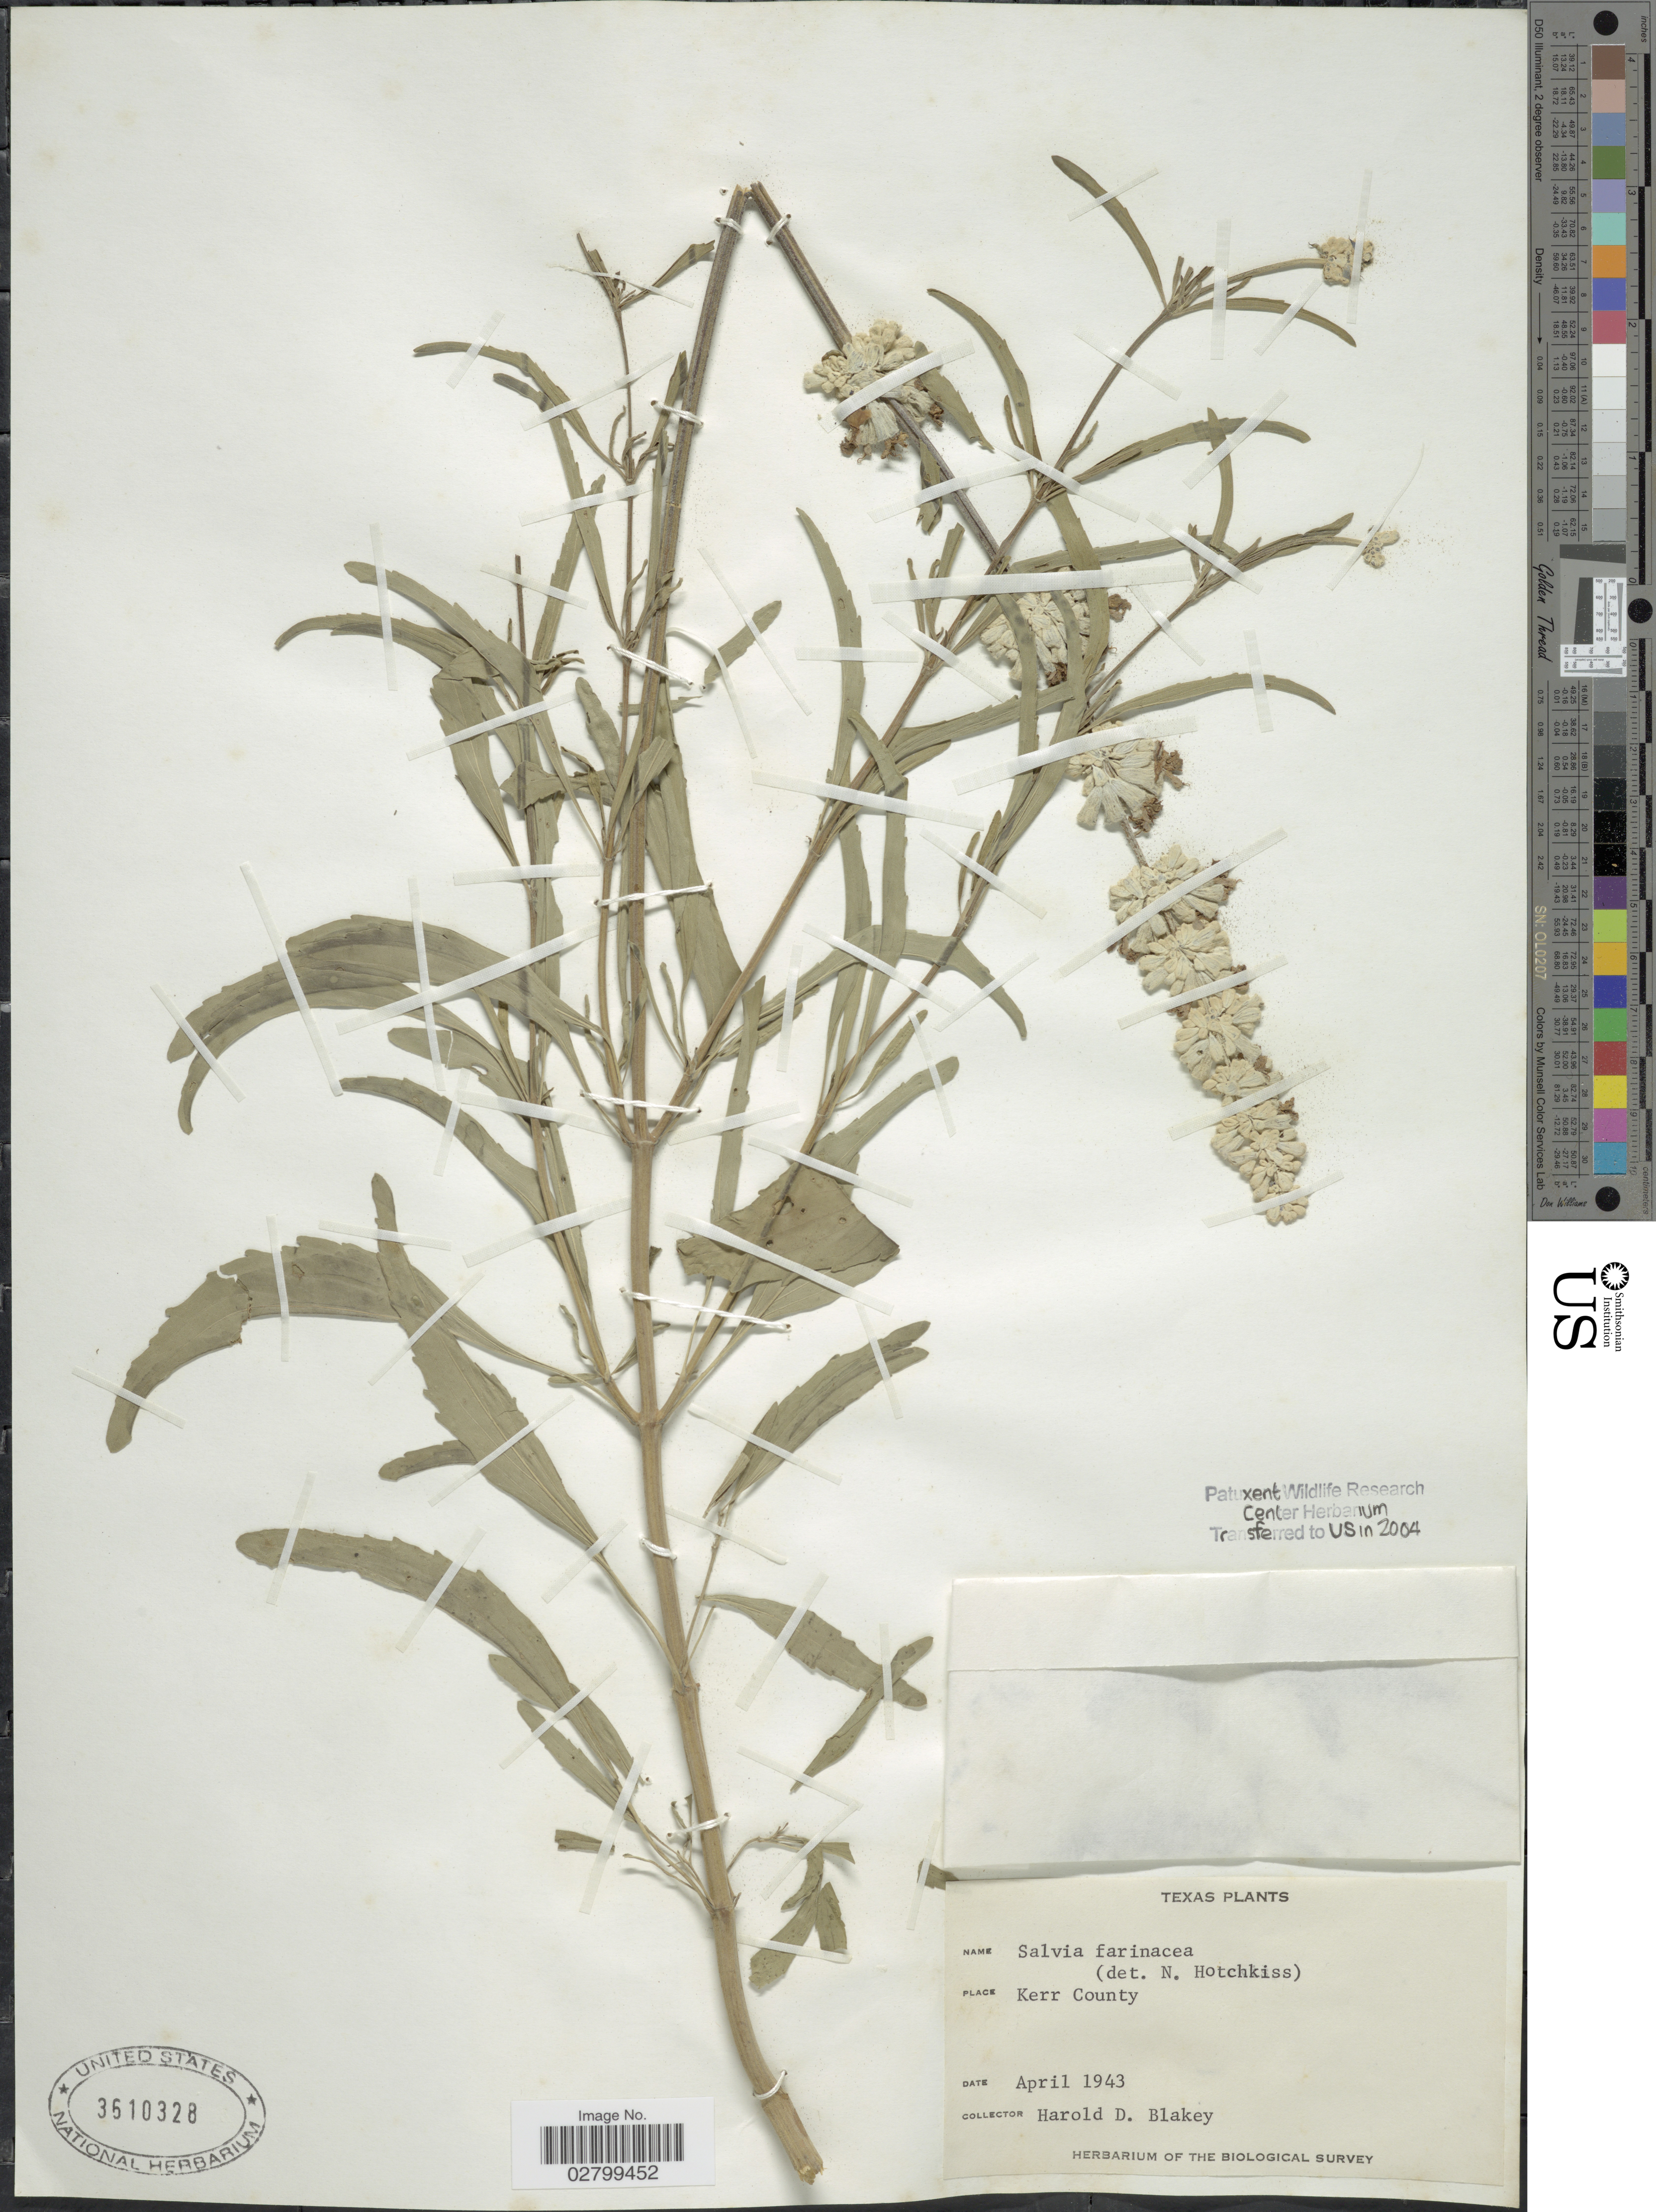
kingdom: Plantae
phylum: Tracheophyta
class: Magnoliopsida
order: Lamiales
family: Lamiaceae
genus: Salvia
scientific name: Salvia farinacea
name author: Benth.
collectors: H. Blakey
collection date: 1943-04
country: United States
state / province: Texas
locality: Kerr County.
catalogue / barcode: US 3610328